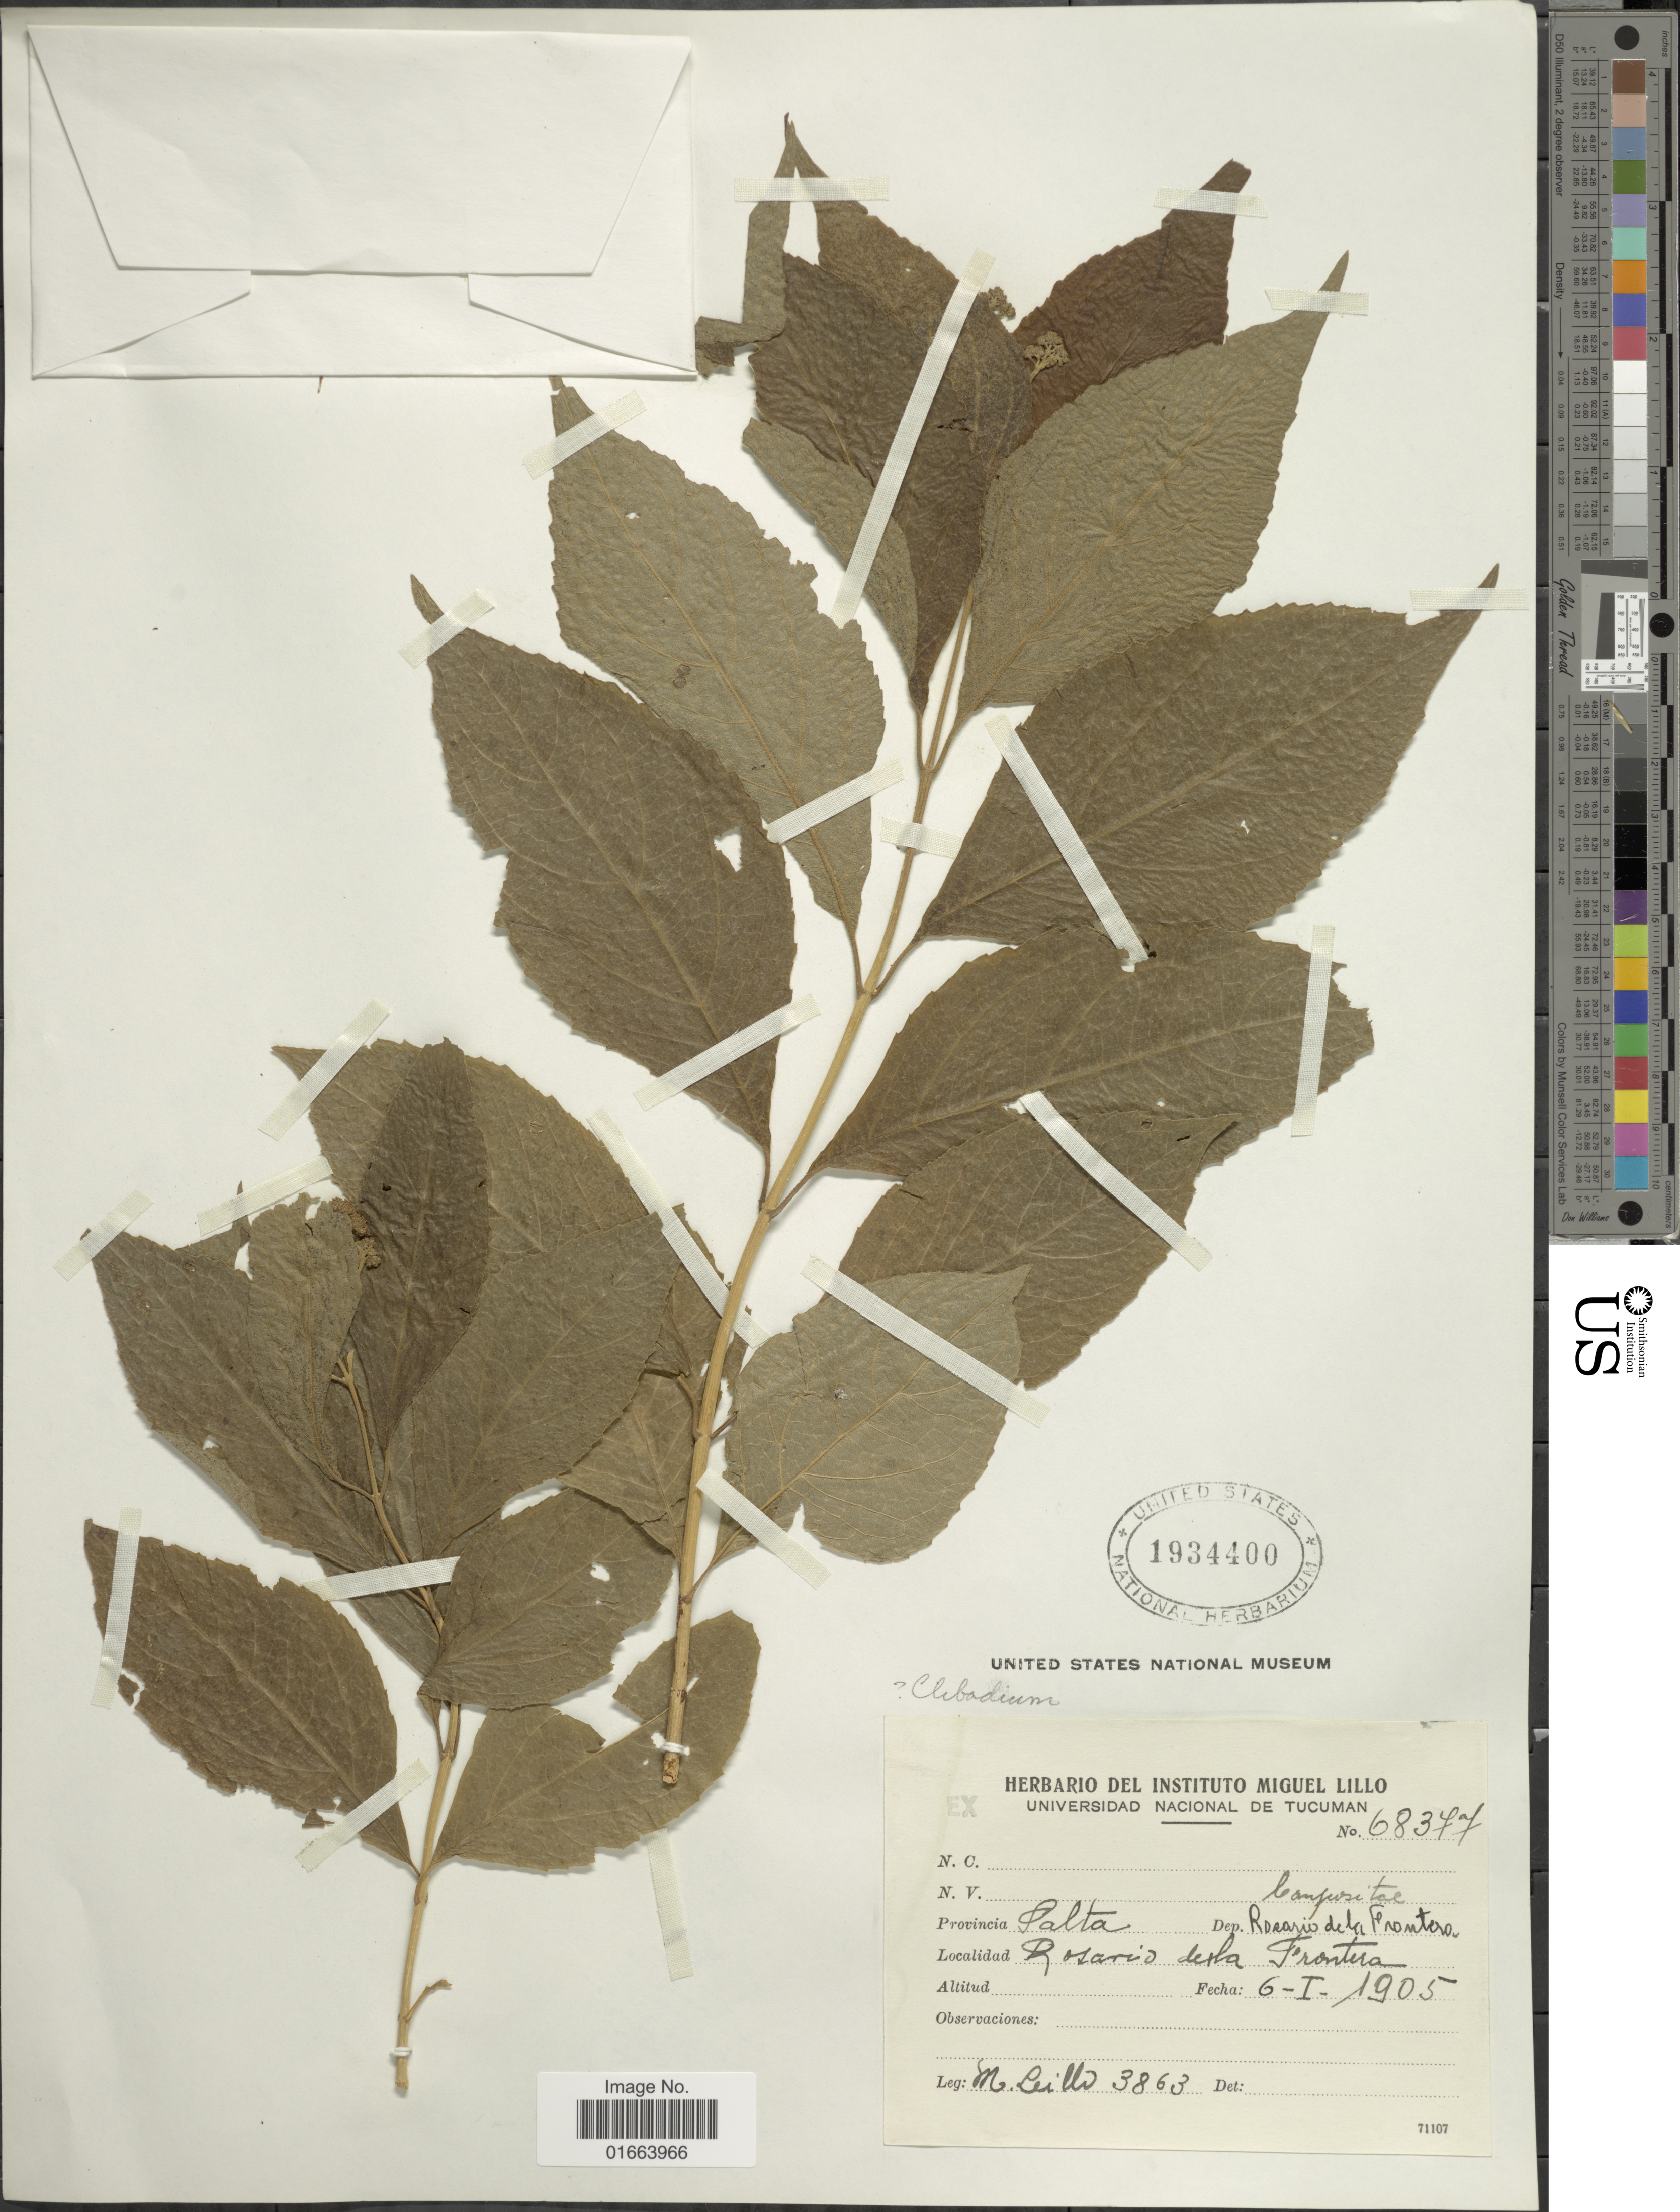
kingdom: Plantae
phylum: Tracheophyta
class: Magnoliopsida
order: Asterales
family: Asteraceae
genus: Idiothamnus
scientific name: Idiothamnus lilloi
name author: (B.L. Rob.) R.M. King & H. Rob.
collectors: M. Lillo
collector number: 3836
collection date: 1905-01-06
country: Argentina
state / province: Salta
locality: Dep. Rosario de la Frontera. Rosario de lo Frontera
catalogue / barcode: US 1934400